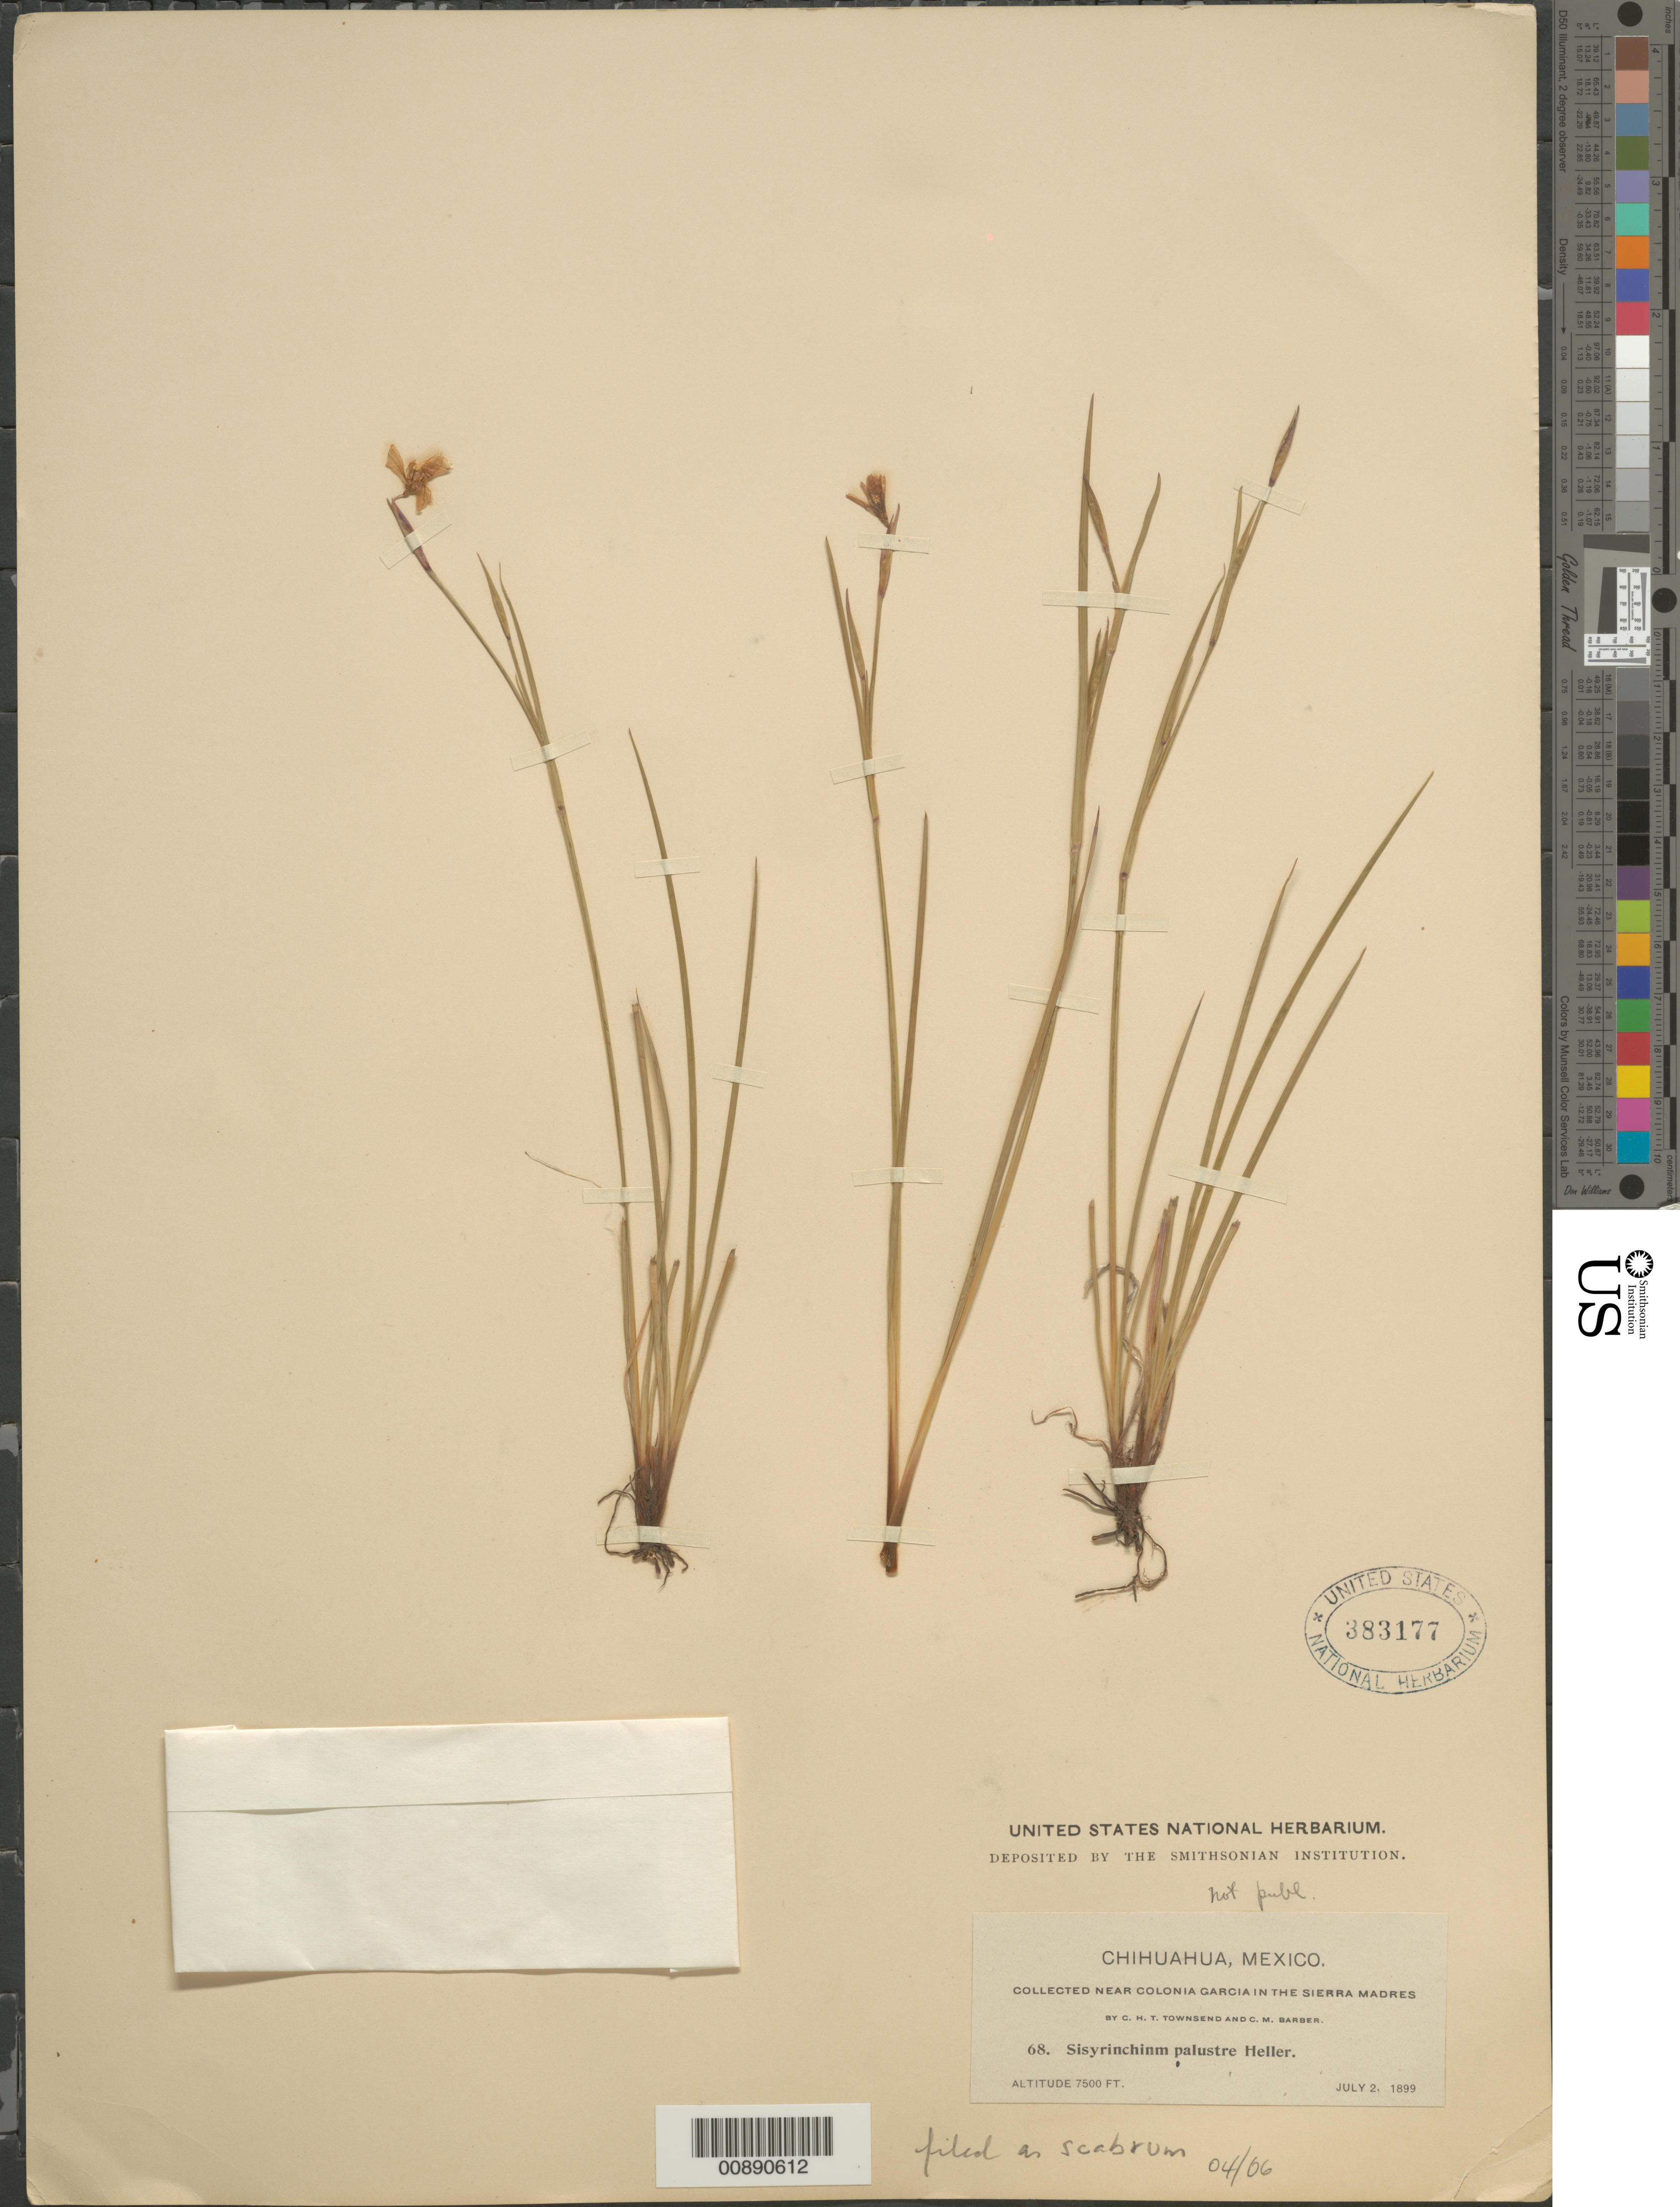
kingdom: Plantae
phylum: Tracheophyta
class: Liliopsida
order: Asparagales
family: Iridaceae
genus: Sisyrinchium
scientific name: Sisyrinchium scabrum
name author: Schltdl. & Cham.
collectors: C. H. T. Townsend & C. Barber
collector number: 68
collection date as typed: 02 Jul 1899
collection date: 1899-07-02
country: Mexico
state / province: Chihuahua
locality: Near Colonia García in the Sierra Madre, Chihuahua.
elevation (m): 2286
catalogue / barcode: US 383177